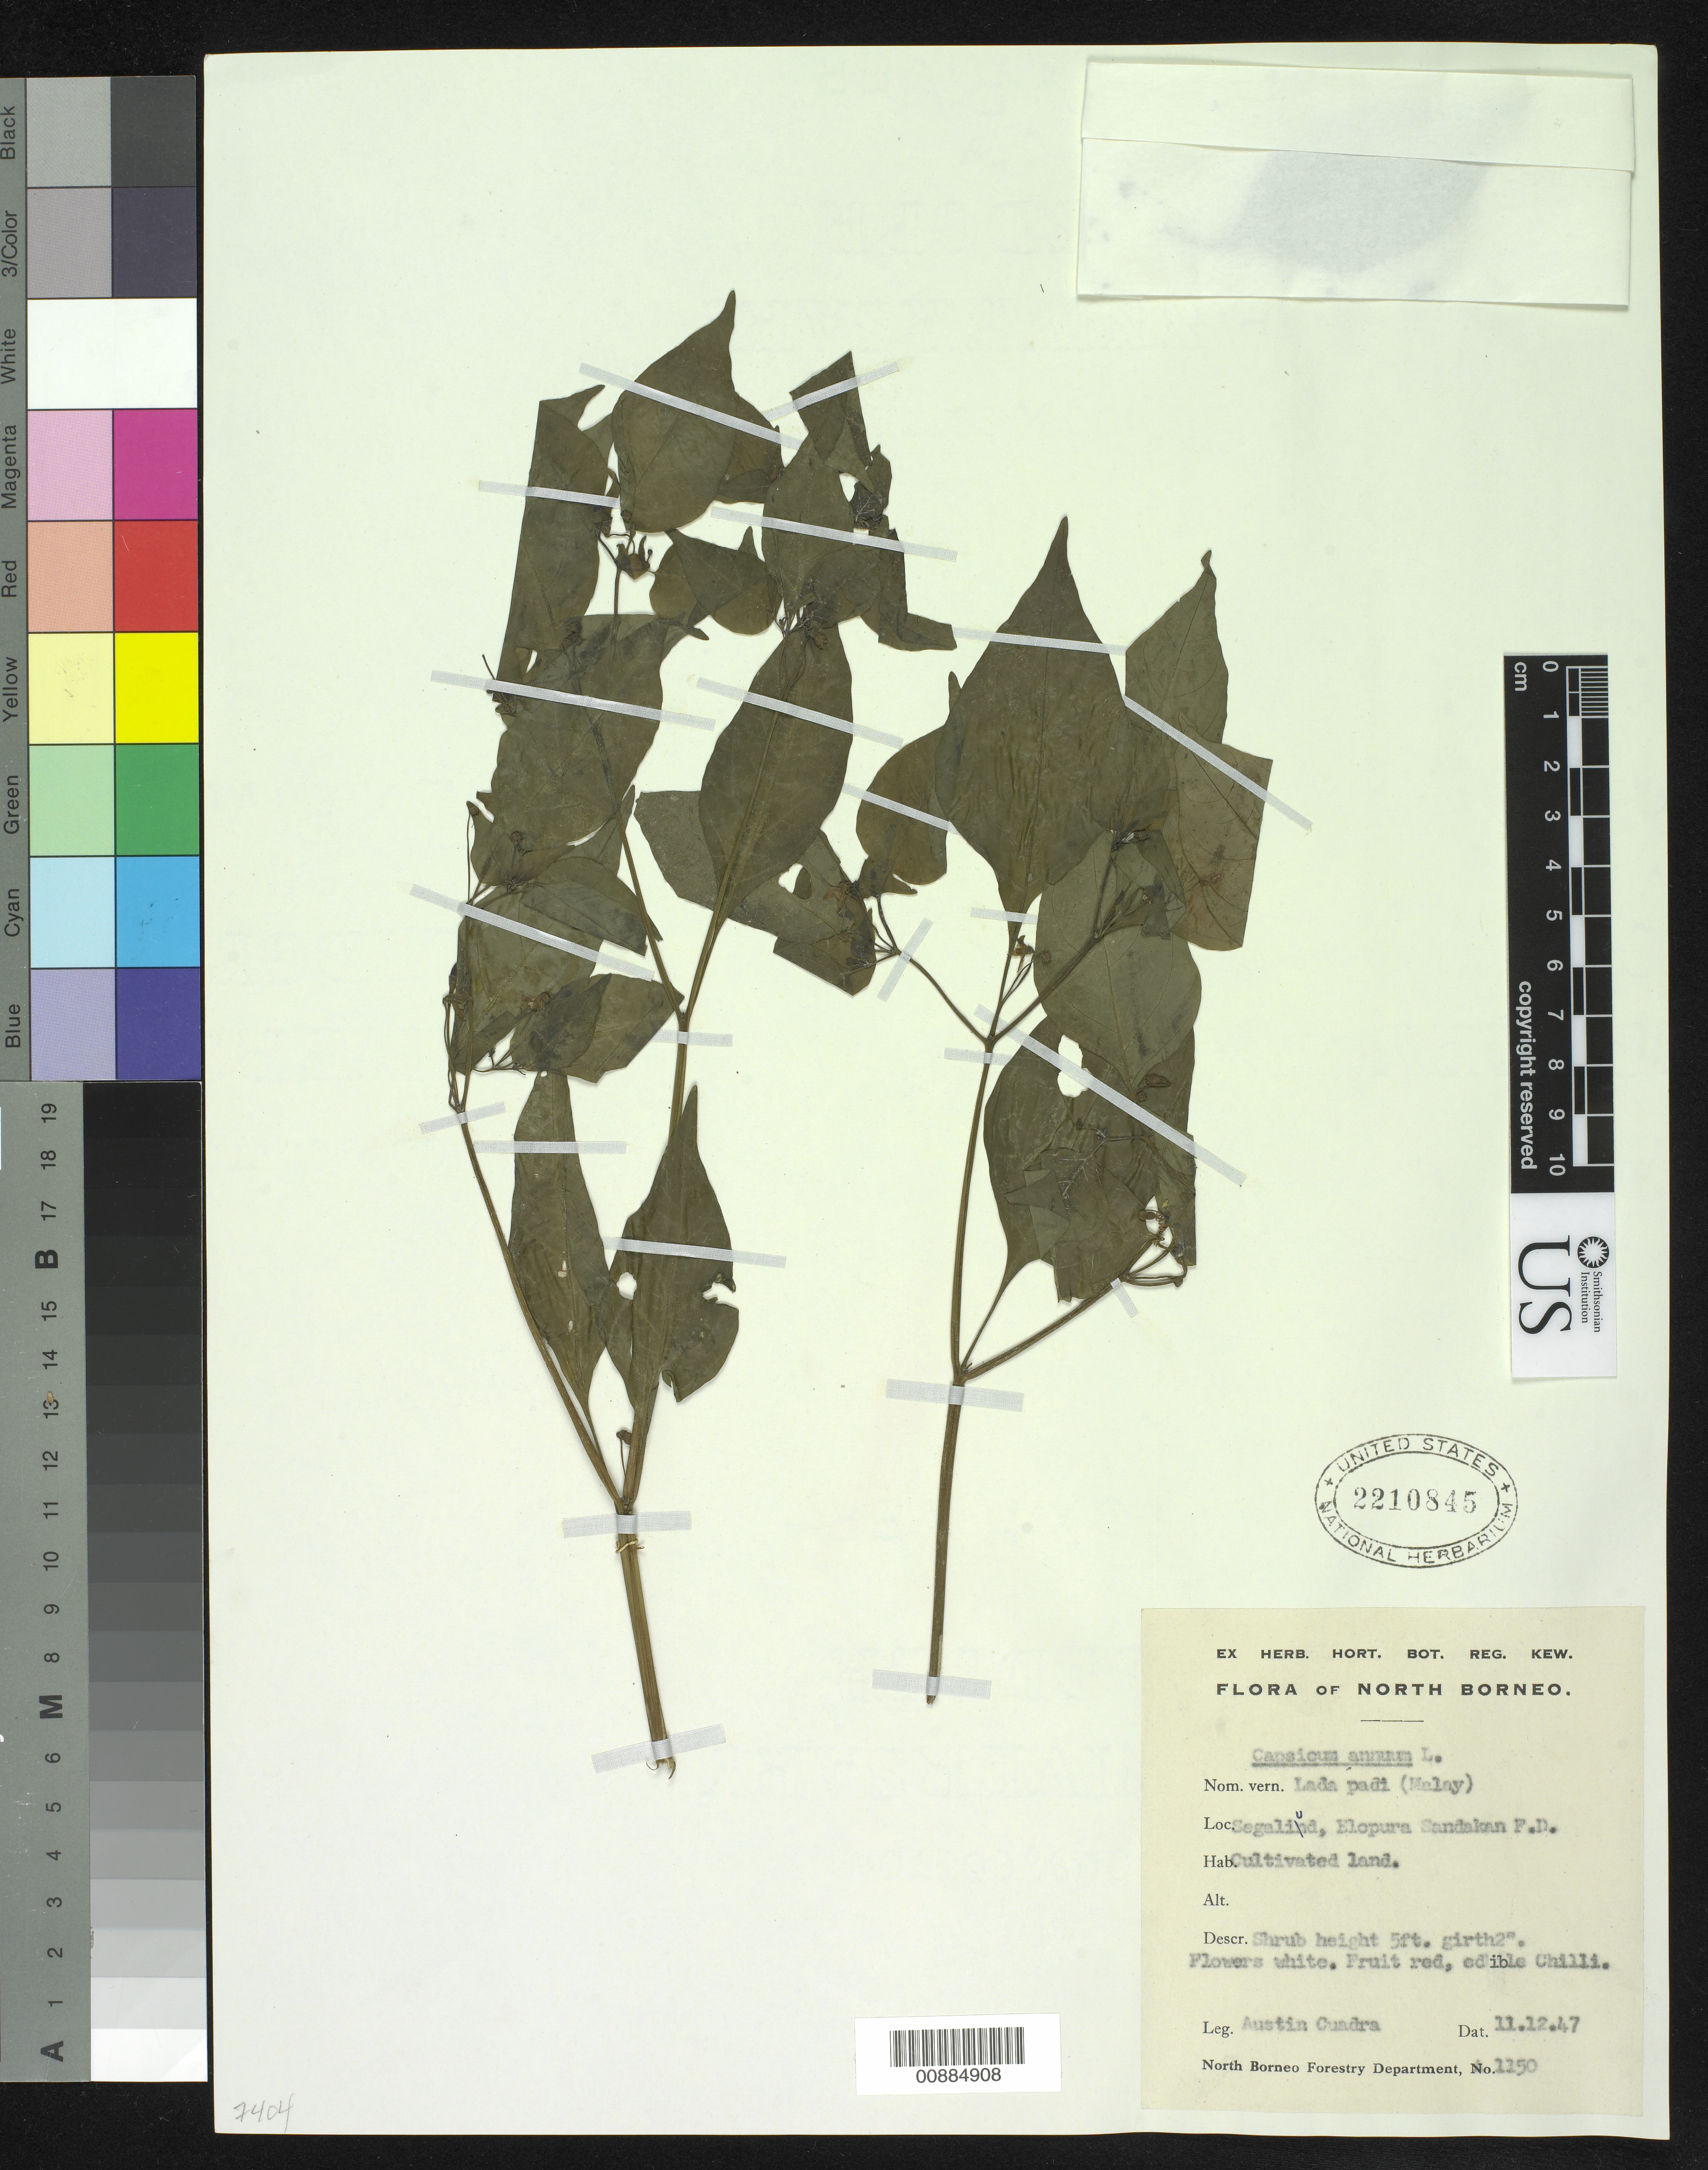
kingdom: Plantae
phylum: Tracheophyta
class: Magnoliopsida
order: Solanales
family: Solanaceae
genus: Capsicum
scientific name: Capsicum annuum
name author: L.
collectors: A. Cuadra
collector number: A 1150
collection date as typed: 12 Nov 1947 or 11 Dec 1947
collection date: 1947-11-12 or 1947-12-11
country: Malaysia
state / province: Sabah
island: Borneo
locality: Segaliud, Elopura Sandakan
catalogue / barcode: US 2210845